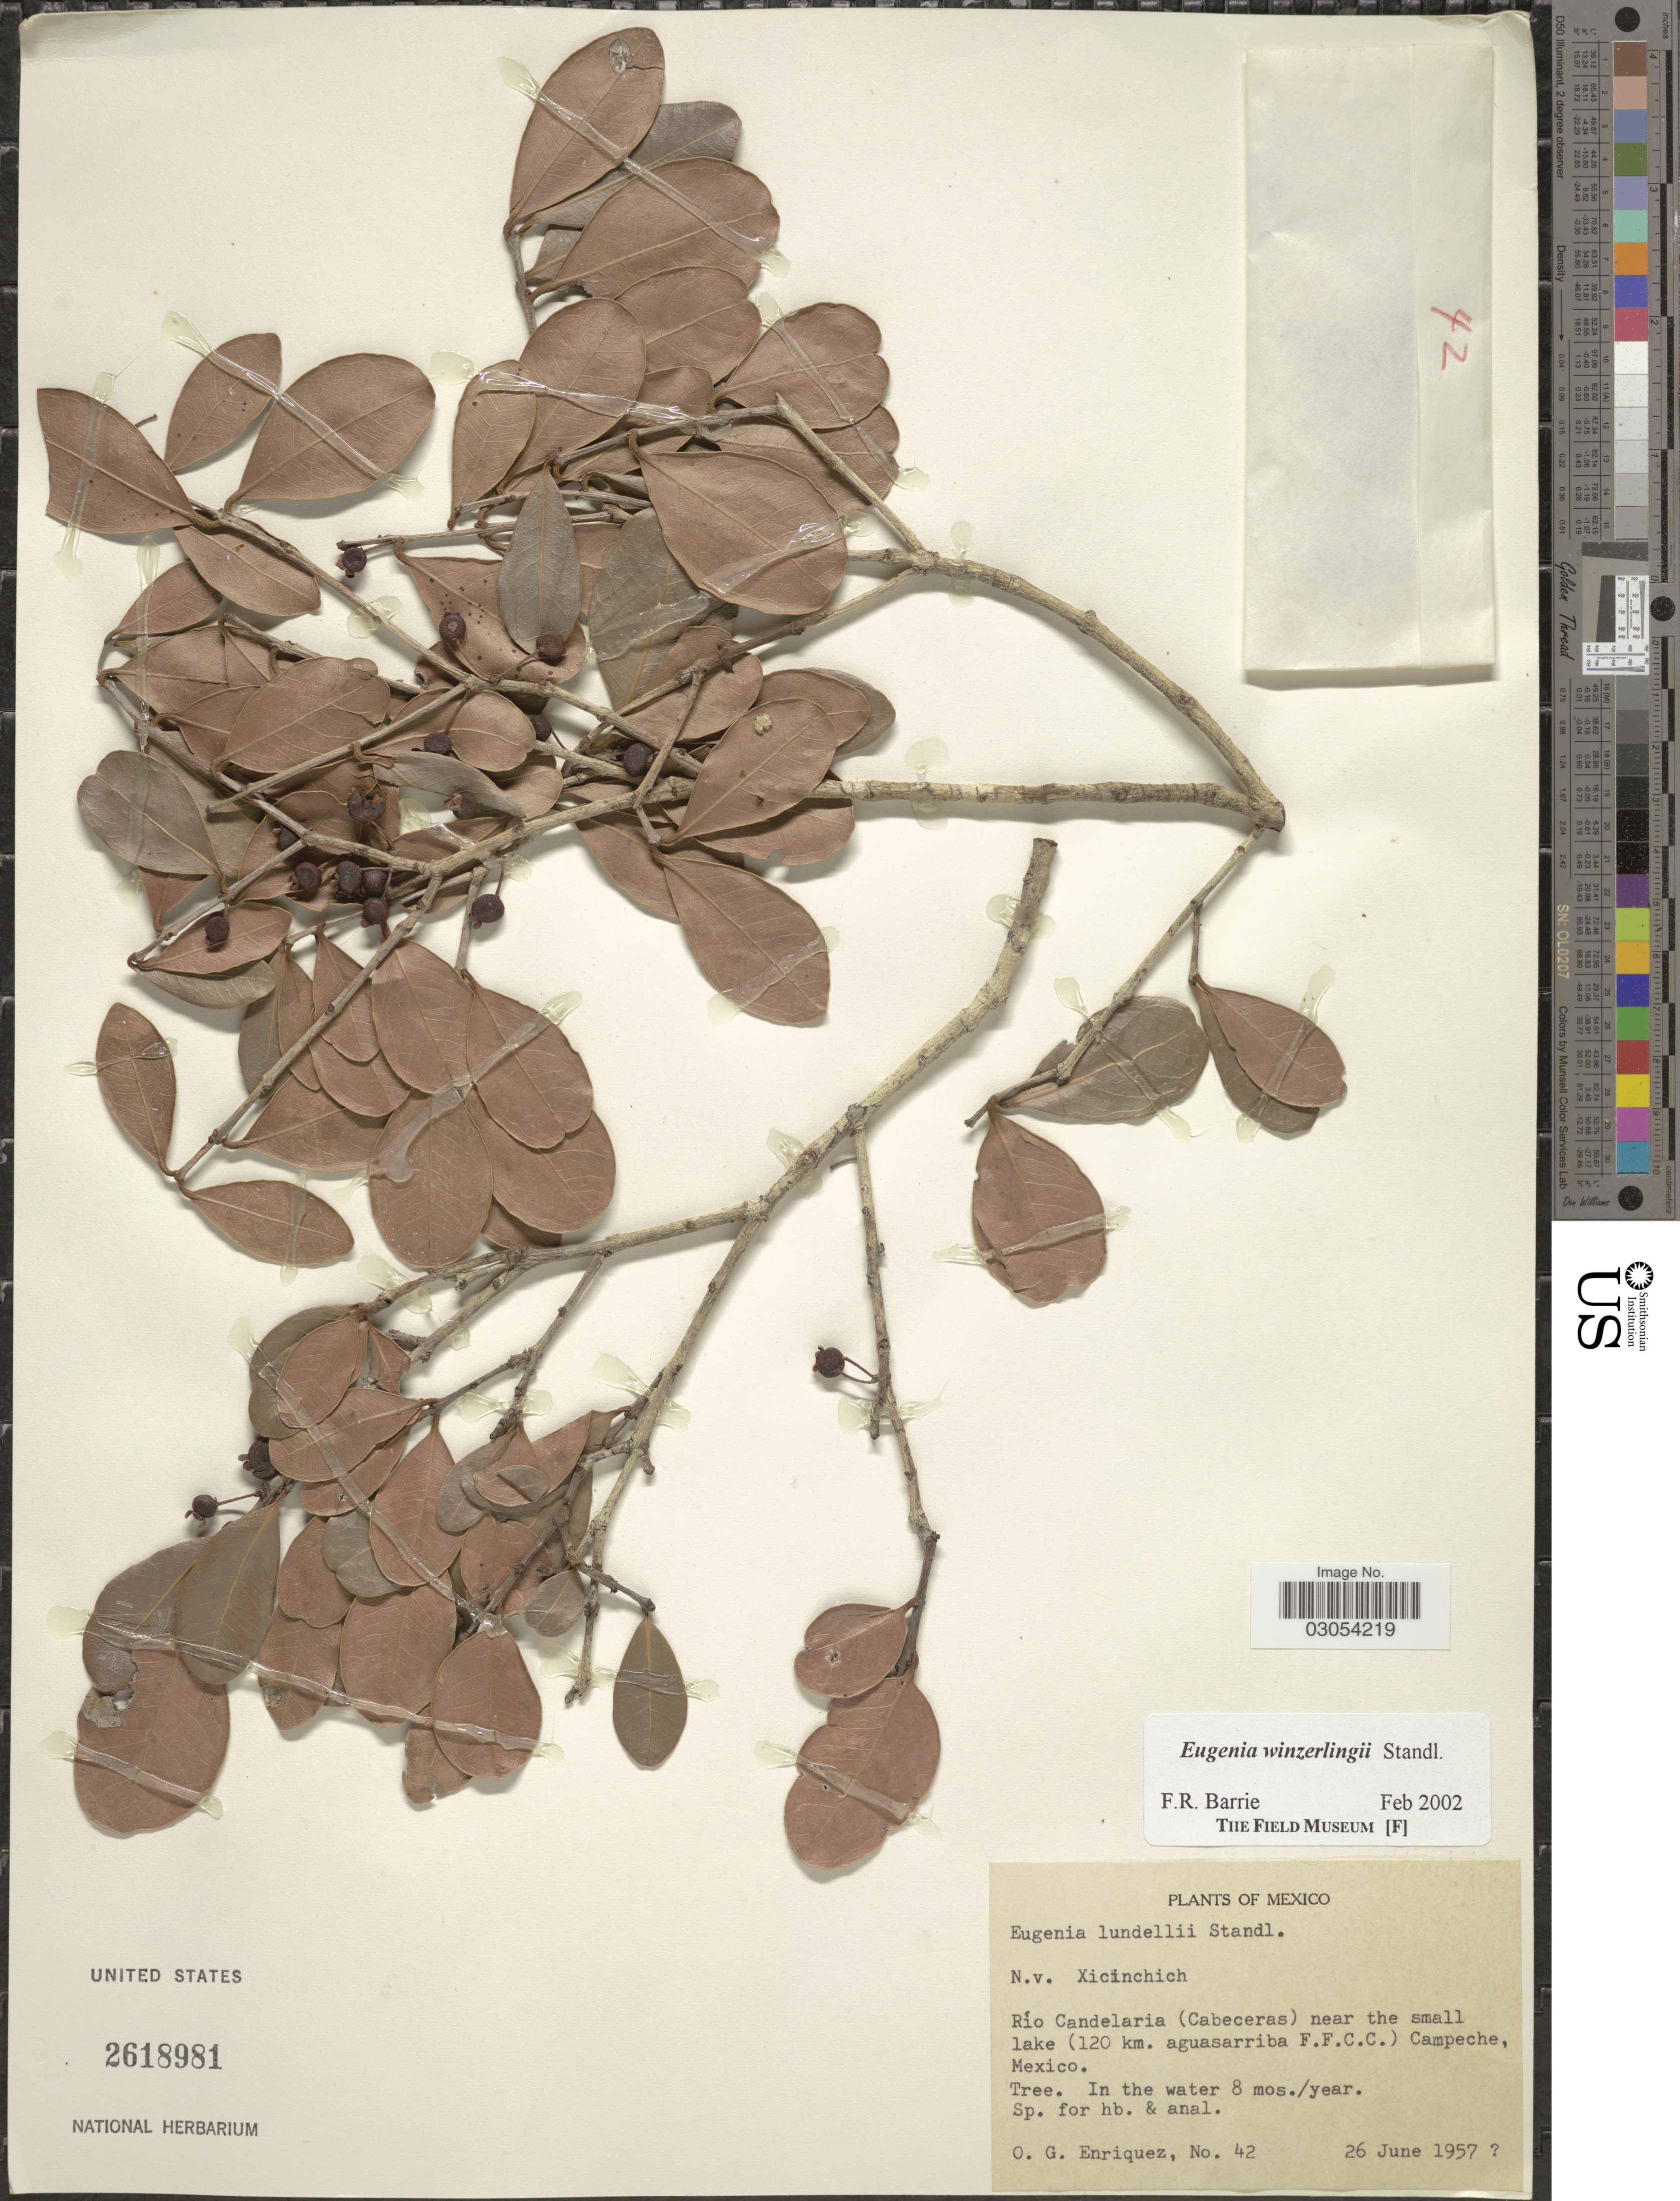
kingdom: Plantae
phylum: Tracheophyta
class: Magnoliopsida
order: Myrtales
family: Myrtaceae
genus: Eugenia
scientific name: Eugenia winzerlingii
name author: Standl.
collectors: O. Enriquez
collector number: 42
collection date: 1957-06-26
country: Mexico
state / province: Campeche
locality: Río Candelaria (Cabeceras) near the small lake (120 km. aguasarriba F.F.C.C.) Campeche.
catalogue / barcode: US 2618981